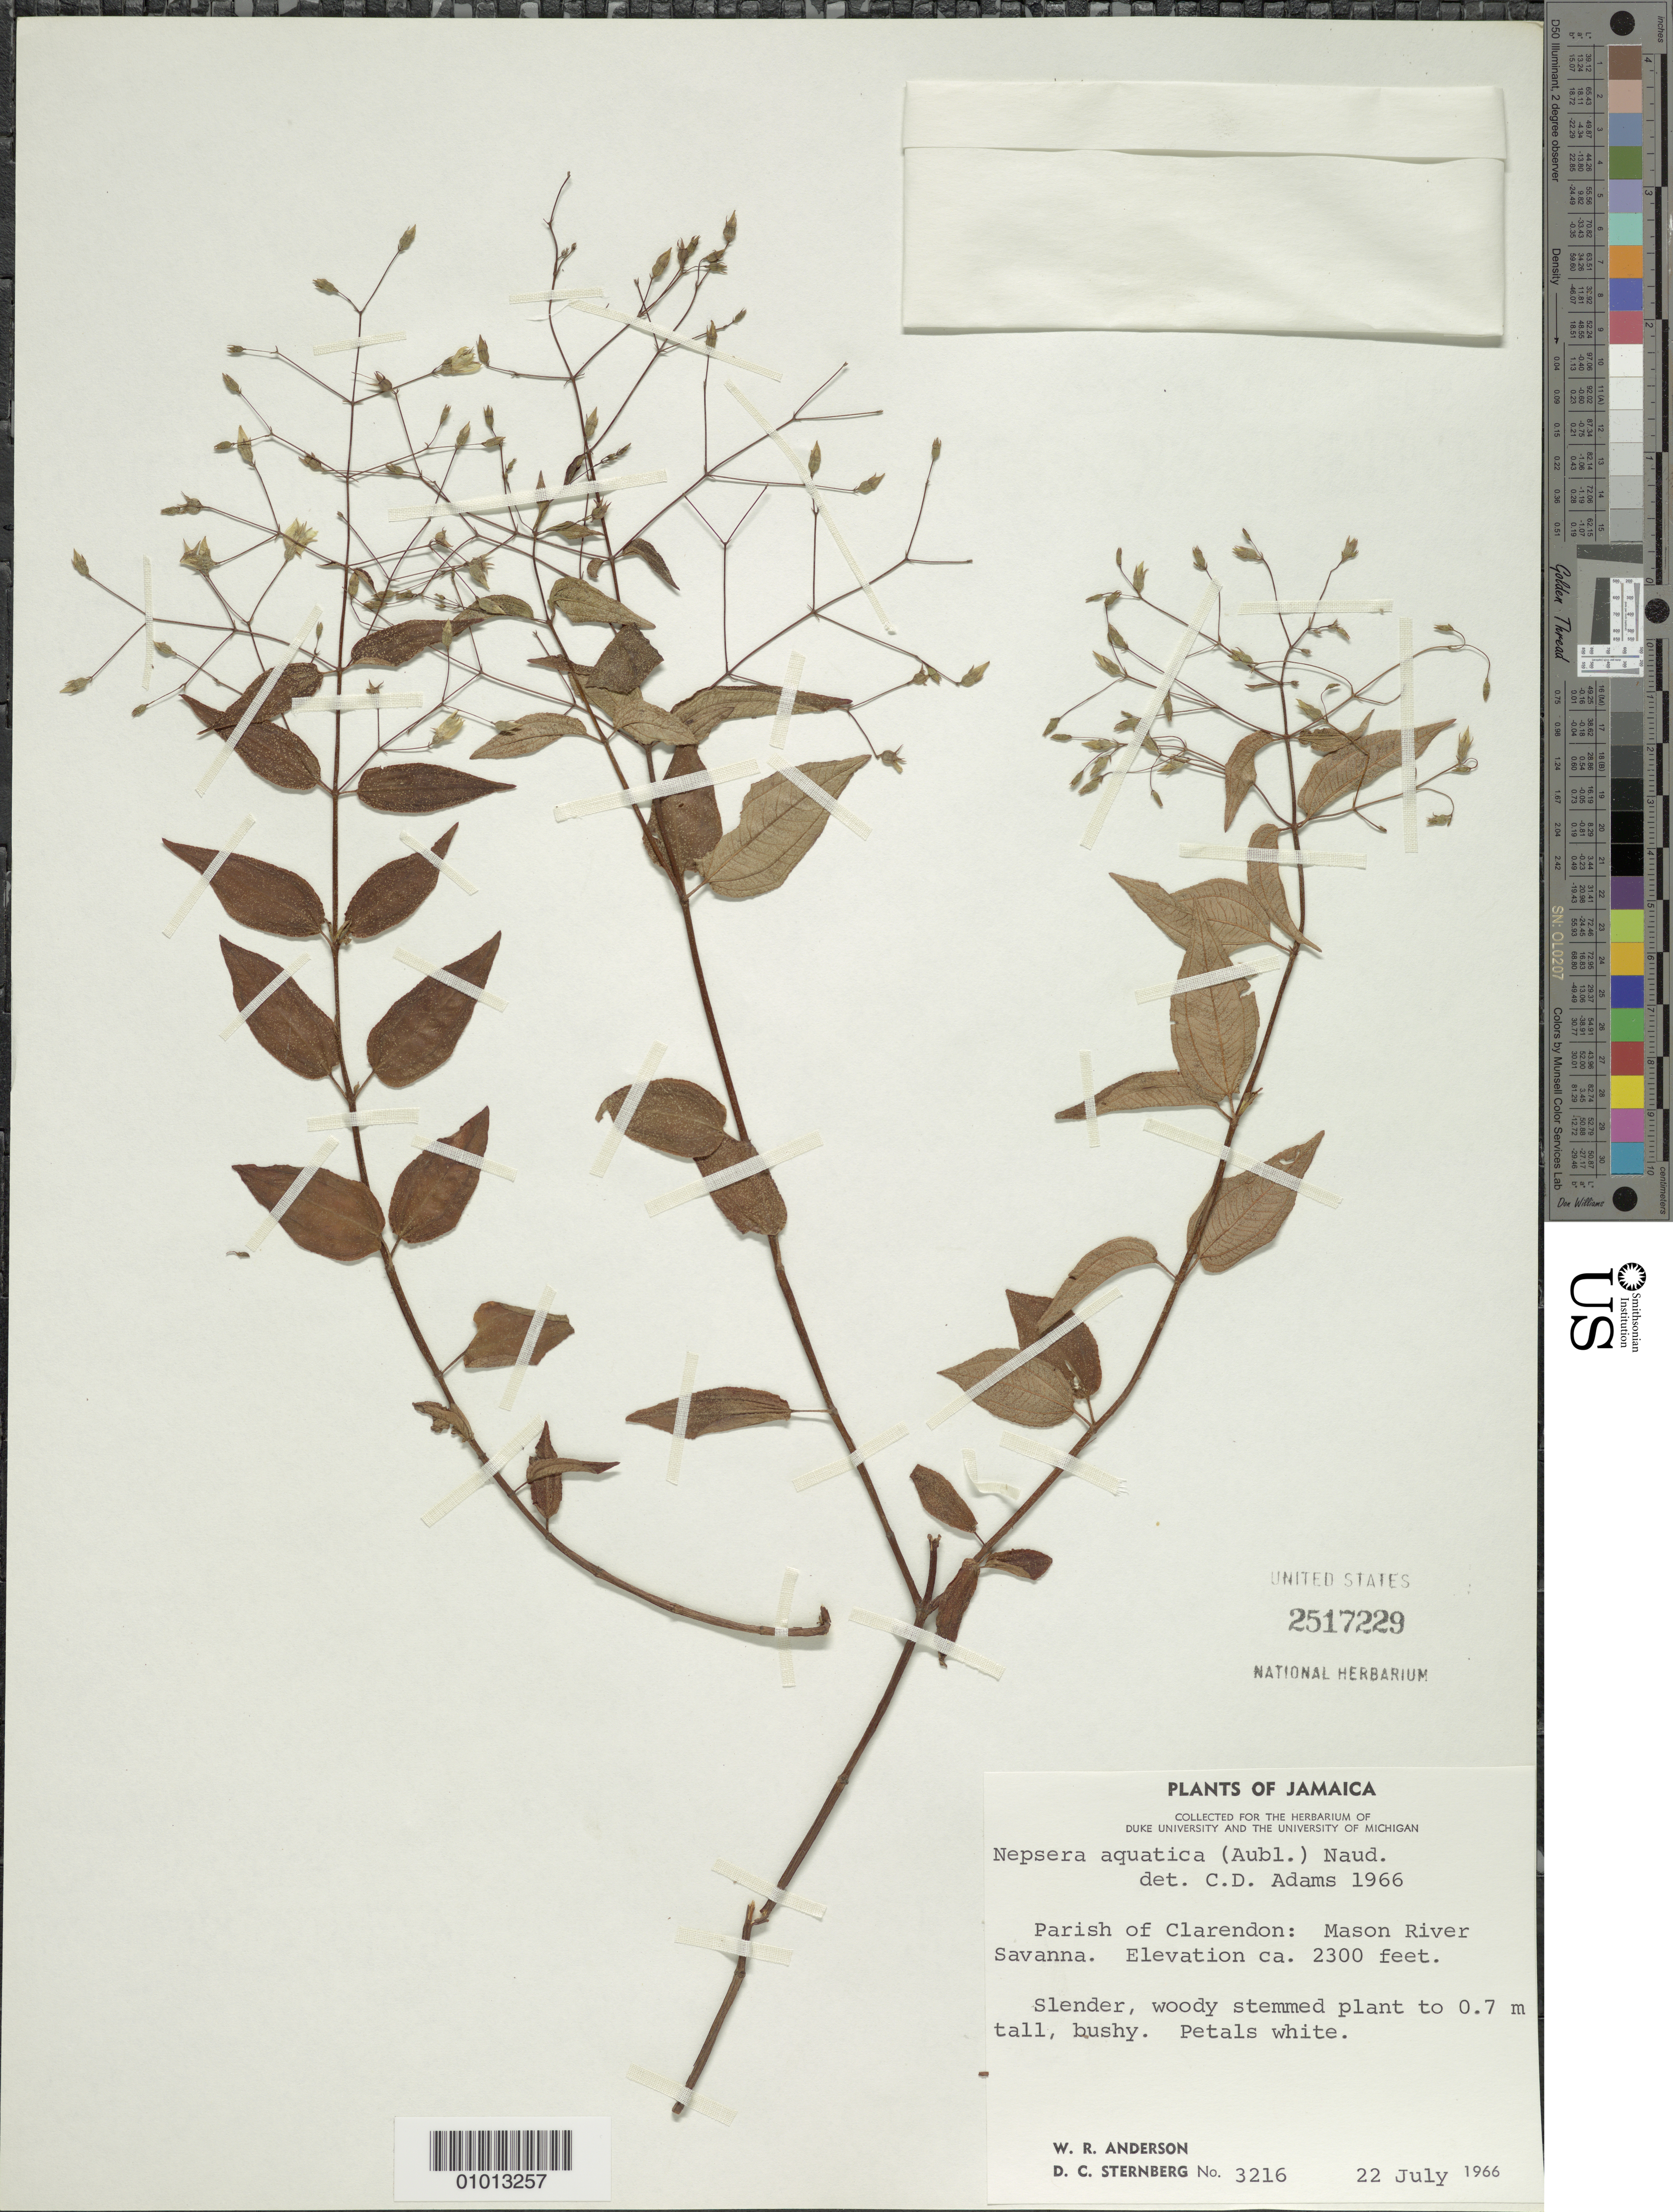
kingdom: Plantae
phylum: Tracheophyta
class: Magnoliopsida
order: Myrtales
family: Melastomataceae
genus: Nepsera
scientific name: Nepsera aquatica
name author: (Aubl.) Naudin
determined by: Adams, C. D.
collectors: W. R. Anderson & D. Sternberg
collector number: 3216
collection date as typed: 22 Jul 1966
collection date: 1966-07-22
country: Jamaica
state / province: Clarendon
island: Jamaica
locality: Mason River Savanna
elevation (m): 701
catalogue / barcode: US 2517229